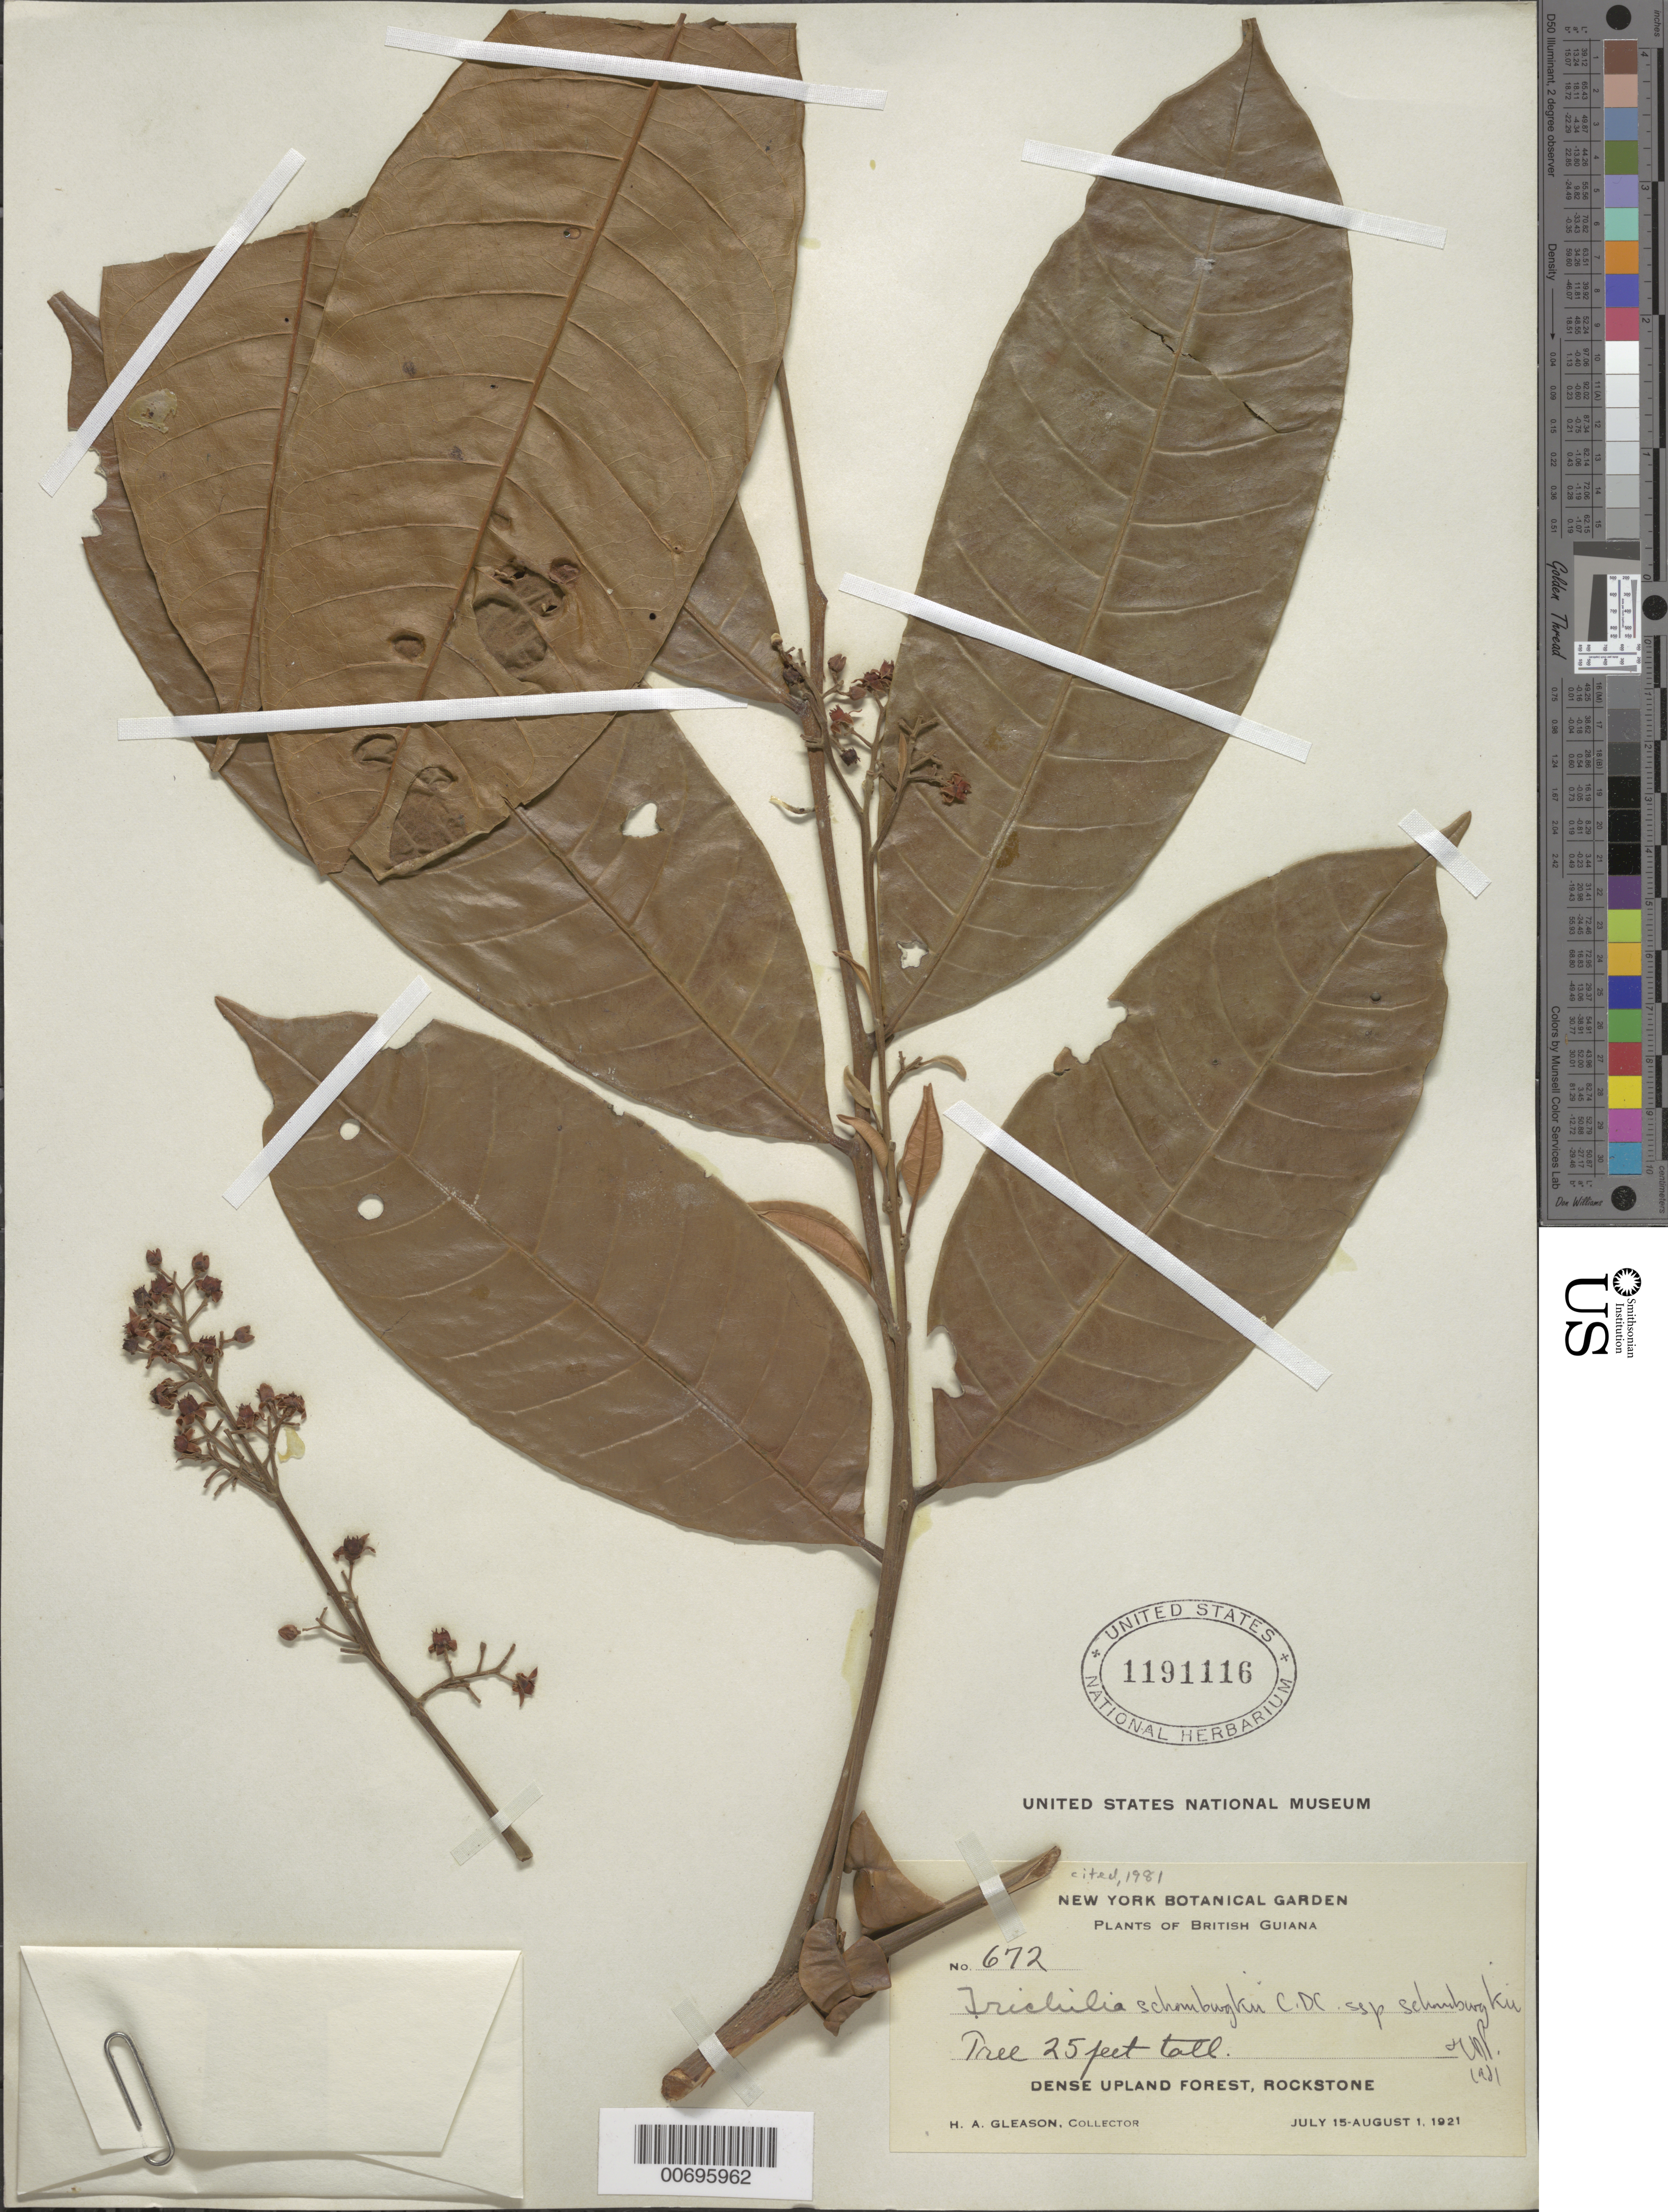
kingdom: Plantae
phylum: Tracheophyta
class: Magnoliopsida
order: Sapindales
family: Meliaceae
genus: Trichilia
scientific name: Trichilia schomburgkii subsp. schomburgkii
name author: C. DC.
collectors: H. A. Gleason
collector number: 672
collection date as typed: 15-Jul-21 to 1-Aug-21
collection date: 1921-07-15/1921-08-01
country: Guyana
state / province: U. Demerara-Berbice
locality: Rockstone, in and about the village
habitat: Dense upland forest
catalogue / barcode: US 1191116